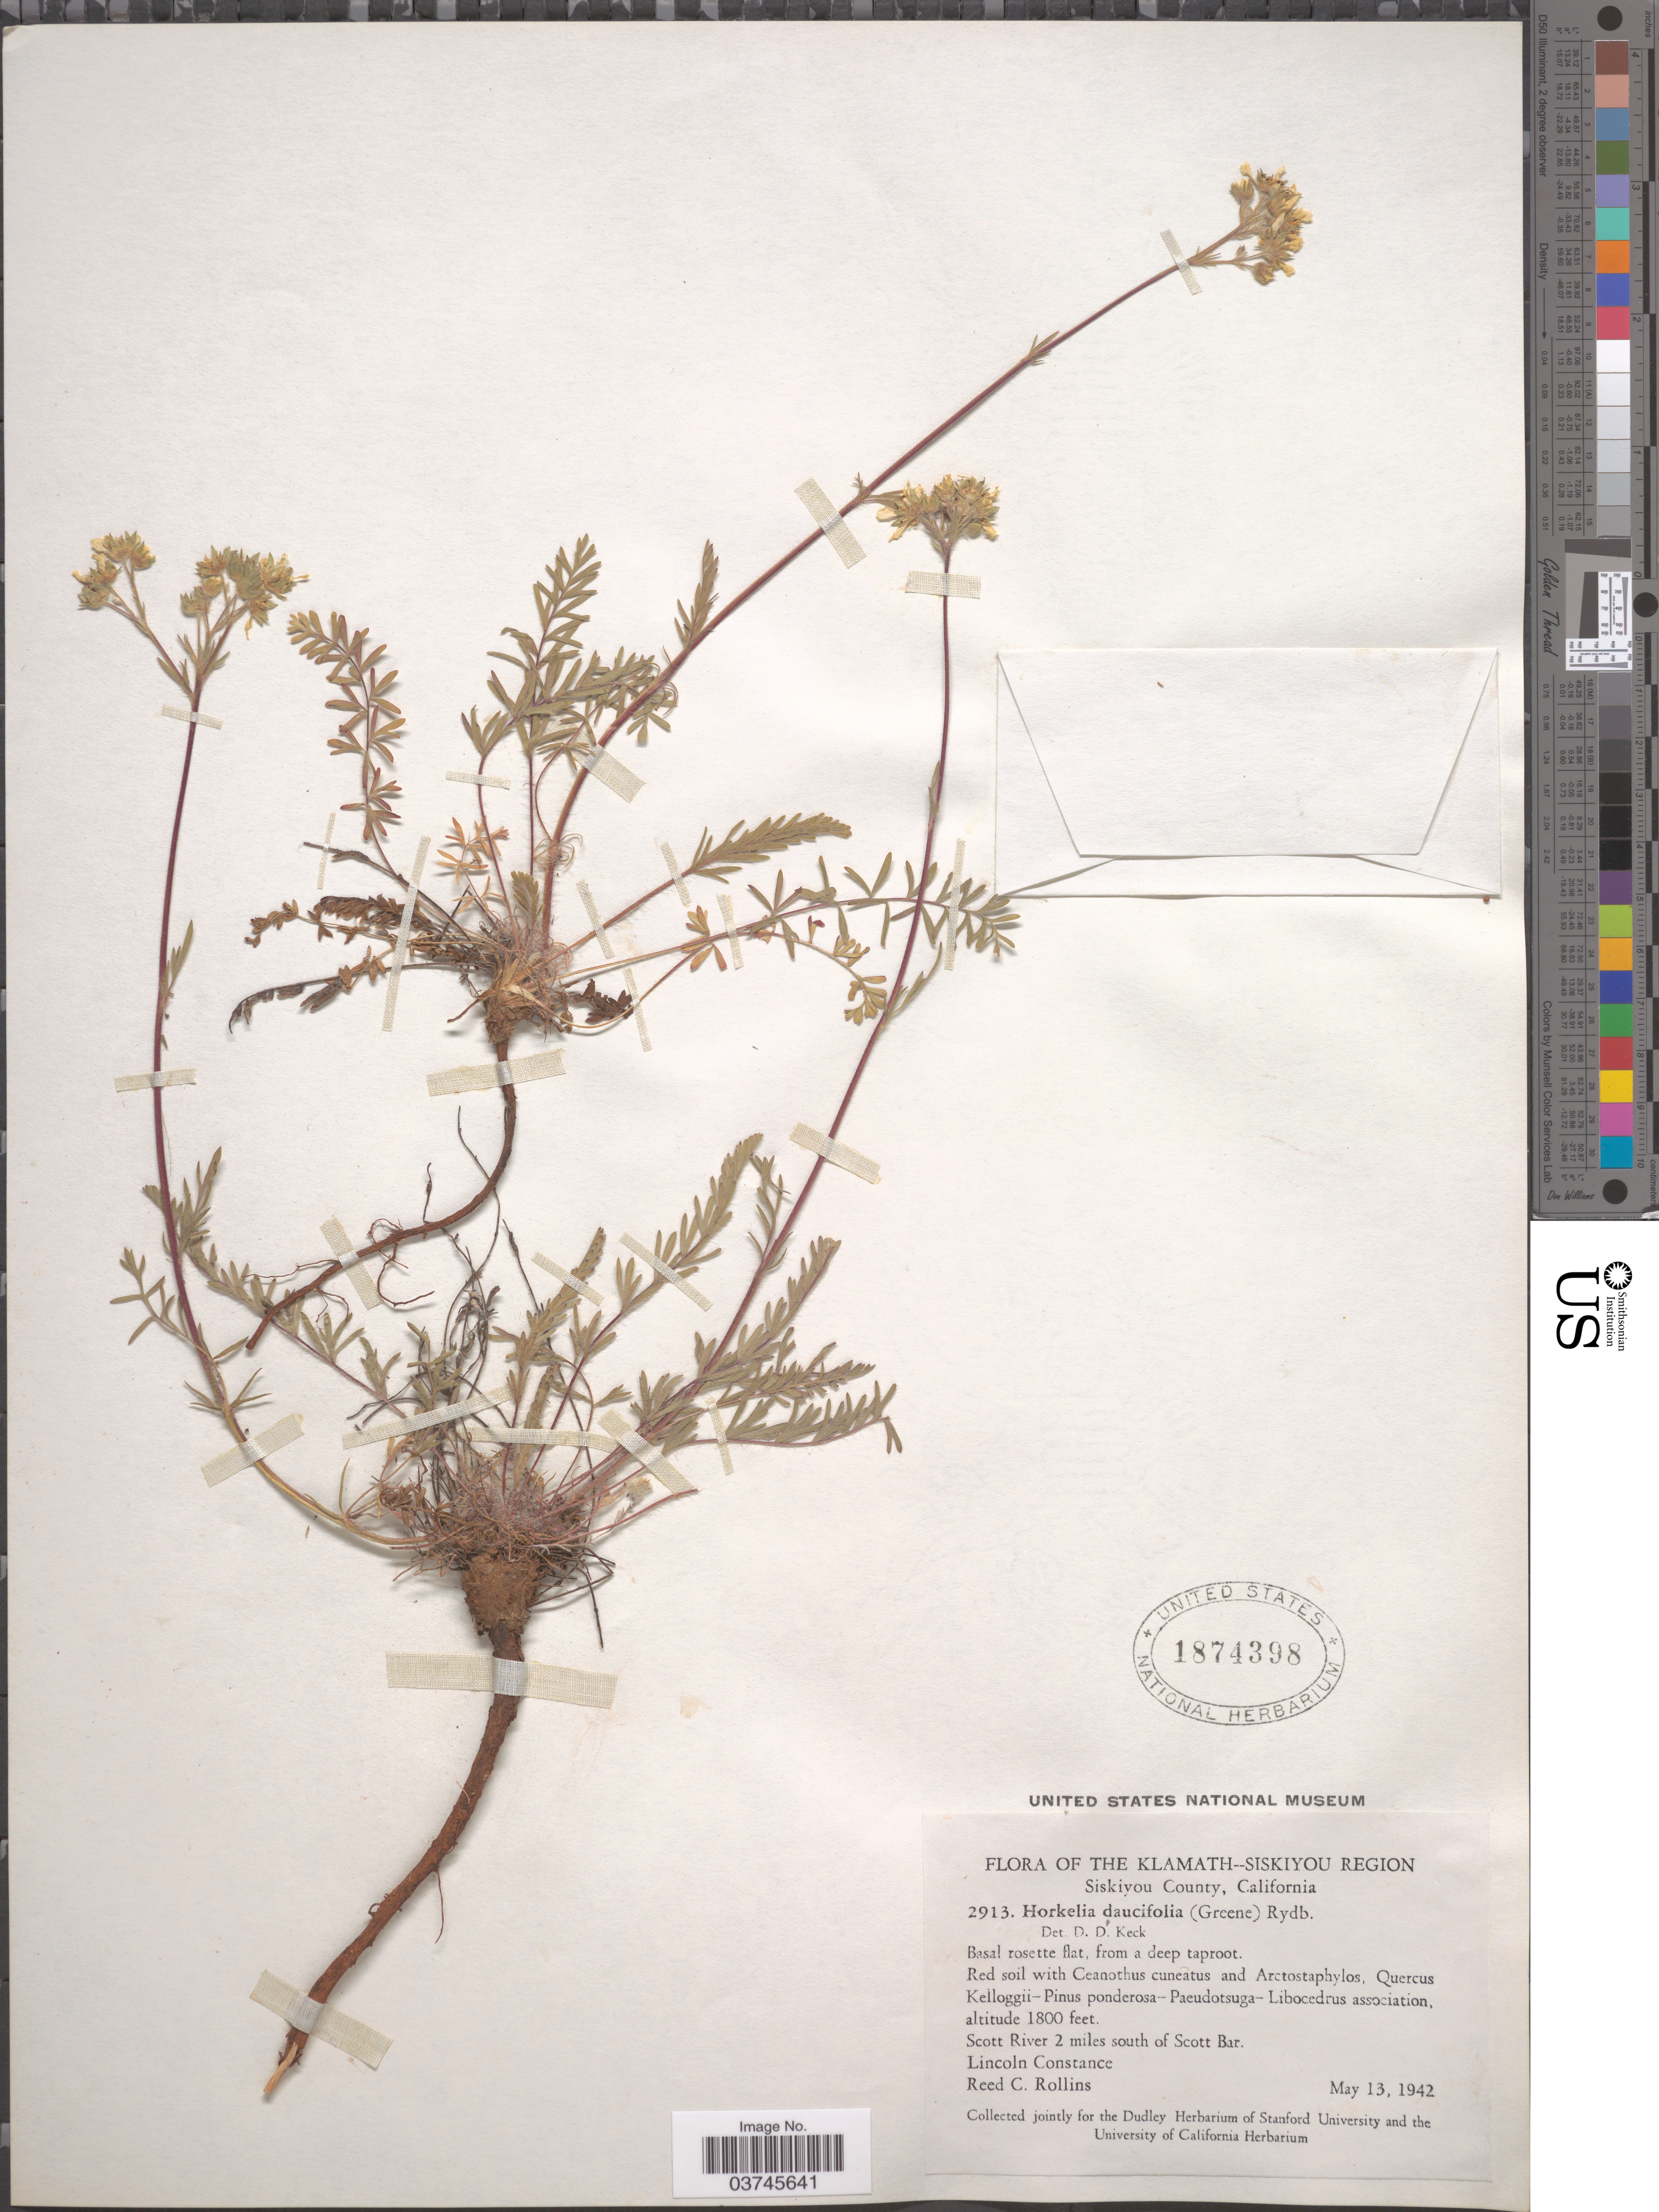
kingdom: Plantae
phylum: Tracheophyta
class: Magnoliopsida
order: Rosales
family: Rosaceae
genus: Potentilla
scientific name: Potentilla daucifolia var. daucifolia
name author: Greene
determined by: Strong, Mark T., (BOT), Smithsonian Institution - National Museum of Natural History (UNITED STATES)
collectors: L. Constance & R. C. Rollins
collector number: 2913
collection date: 1942-05-13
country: United States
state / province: California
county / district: Siskiyou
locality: Klamath--Siskiyou Region. Siskiyou County. Scott River 2 miles south of Scott Bar.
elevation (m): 549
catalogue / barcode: US 1874398